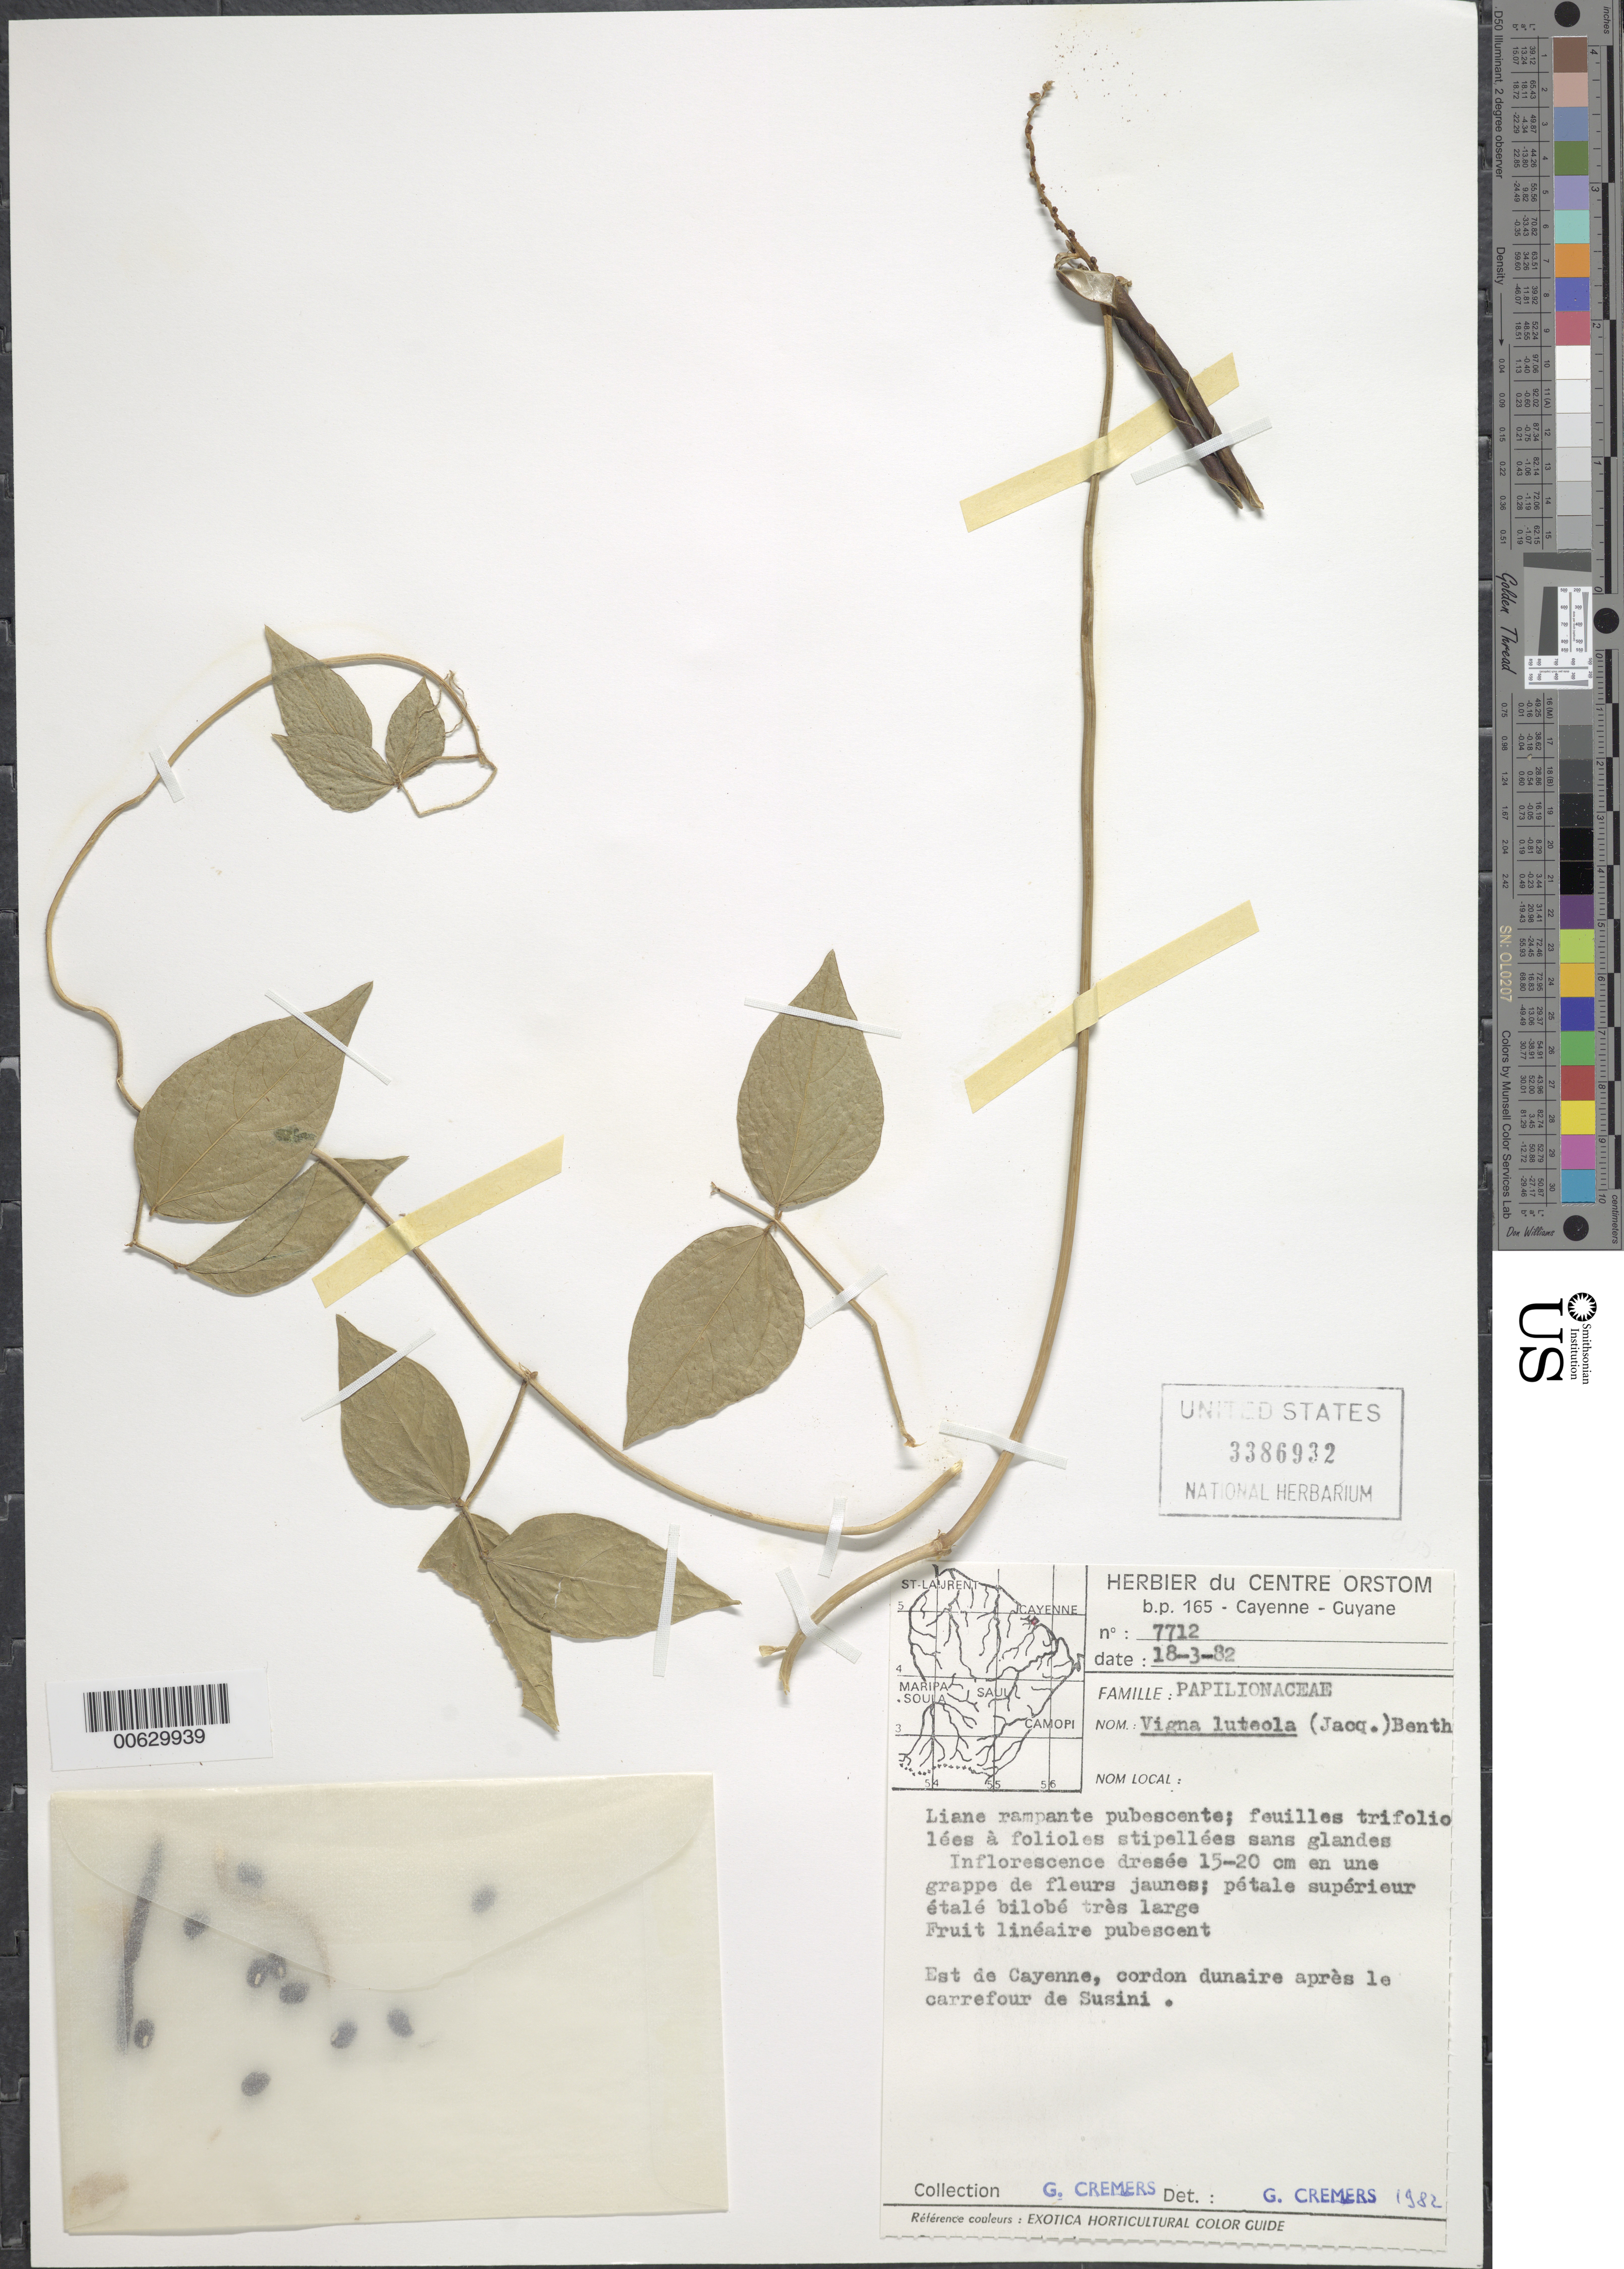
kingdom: Plantae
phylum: Tracheophyta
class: Magnoliopsida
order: Fabales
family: Fabaceae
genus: Vigna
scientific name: Vigna luteola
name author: (Jacq.) Benth.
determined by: Cremers, Georges A.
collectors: G. Cremers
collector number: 7712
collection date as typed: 18-Mar-82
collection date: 1982-03-18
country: French Guiana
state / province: Cayenne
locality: Cayenne, E of, road to Susini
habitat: Roadside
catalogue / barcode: US 3386932